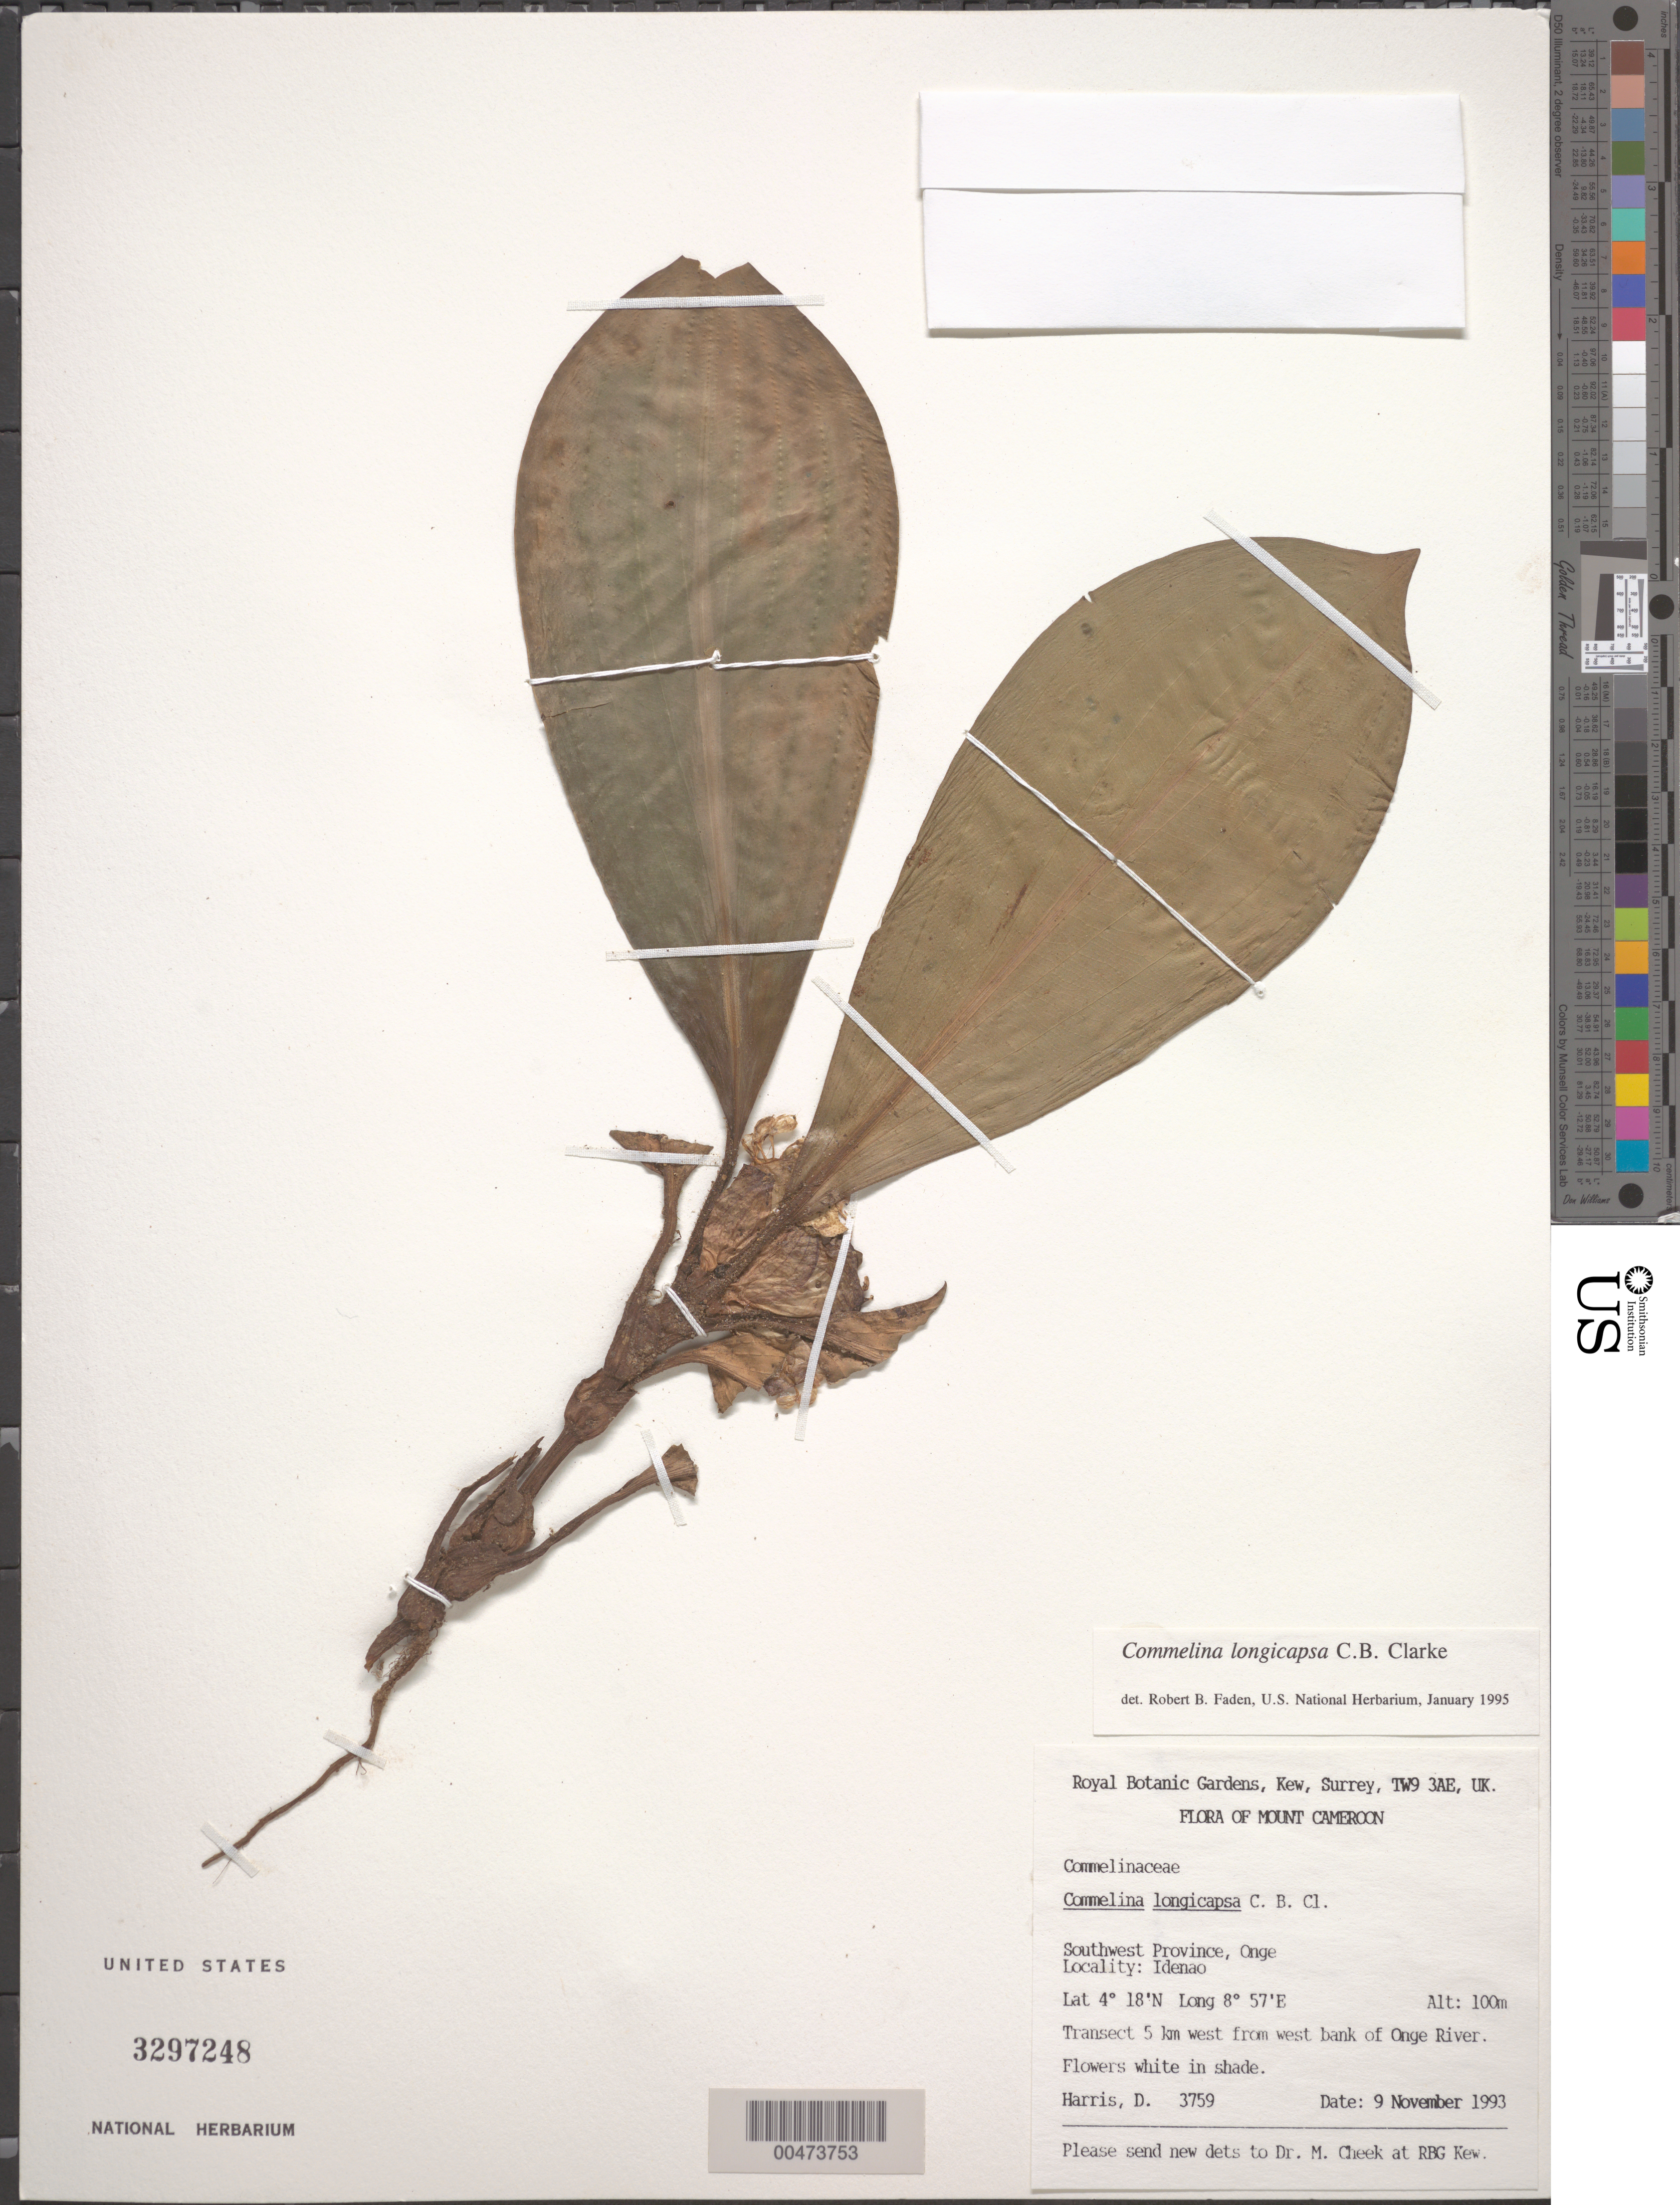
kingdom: Plantae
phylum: Tracheophyta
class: Liliopsida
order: Commelinales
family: Commelinaceae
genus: Commelina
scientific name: Commelina longicapsa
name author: C.B. Clarke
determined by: Faden, Robert B., (US), Smithsonian Institution - National Museum of Natural History (UNITED STATES)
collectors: D. J. Harris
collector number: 3759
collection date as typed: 09 Nov 1993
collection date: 1993-11-09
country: Cameroon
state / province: Sud-Ouest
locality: Onge, idenao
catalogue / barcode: US 3297248